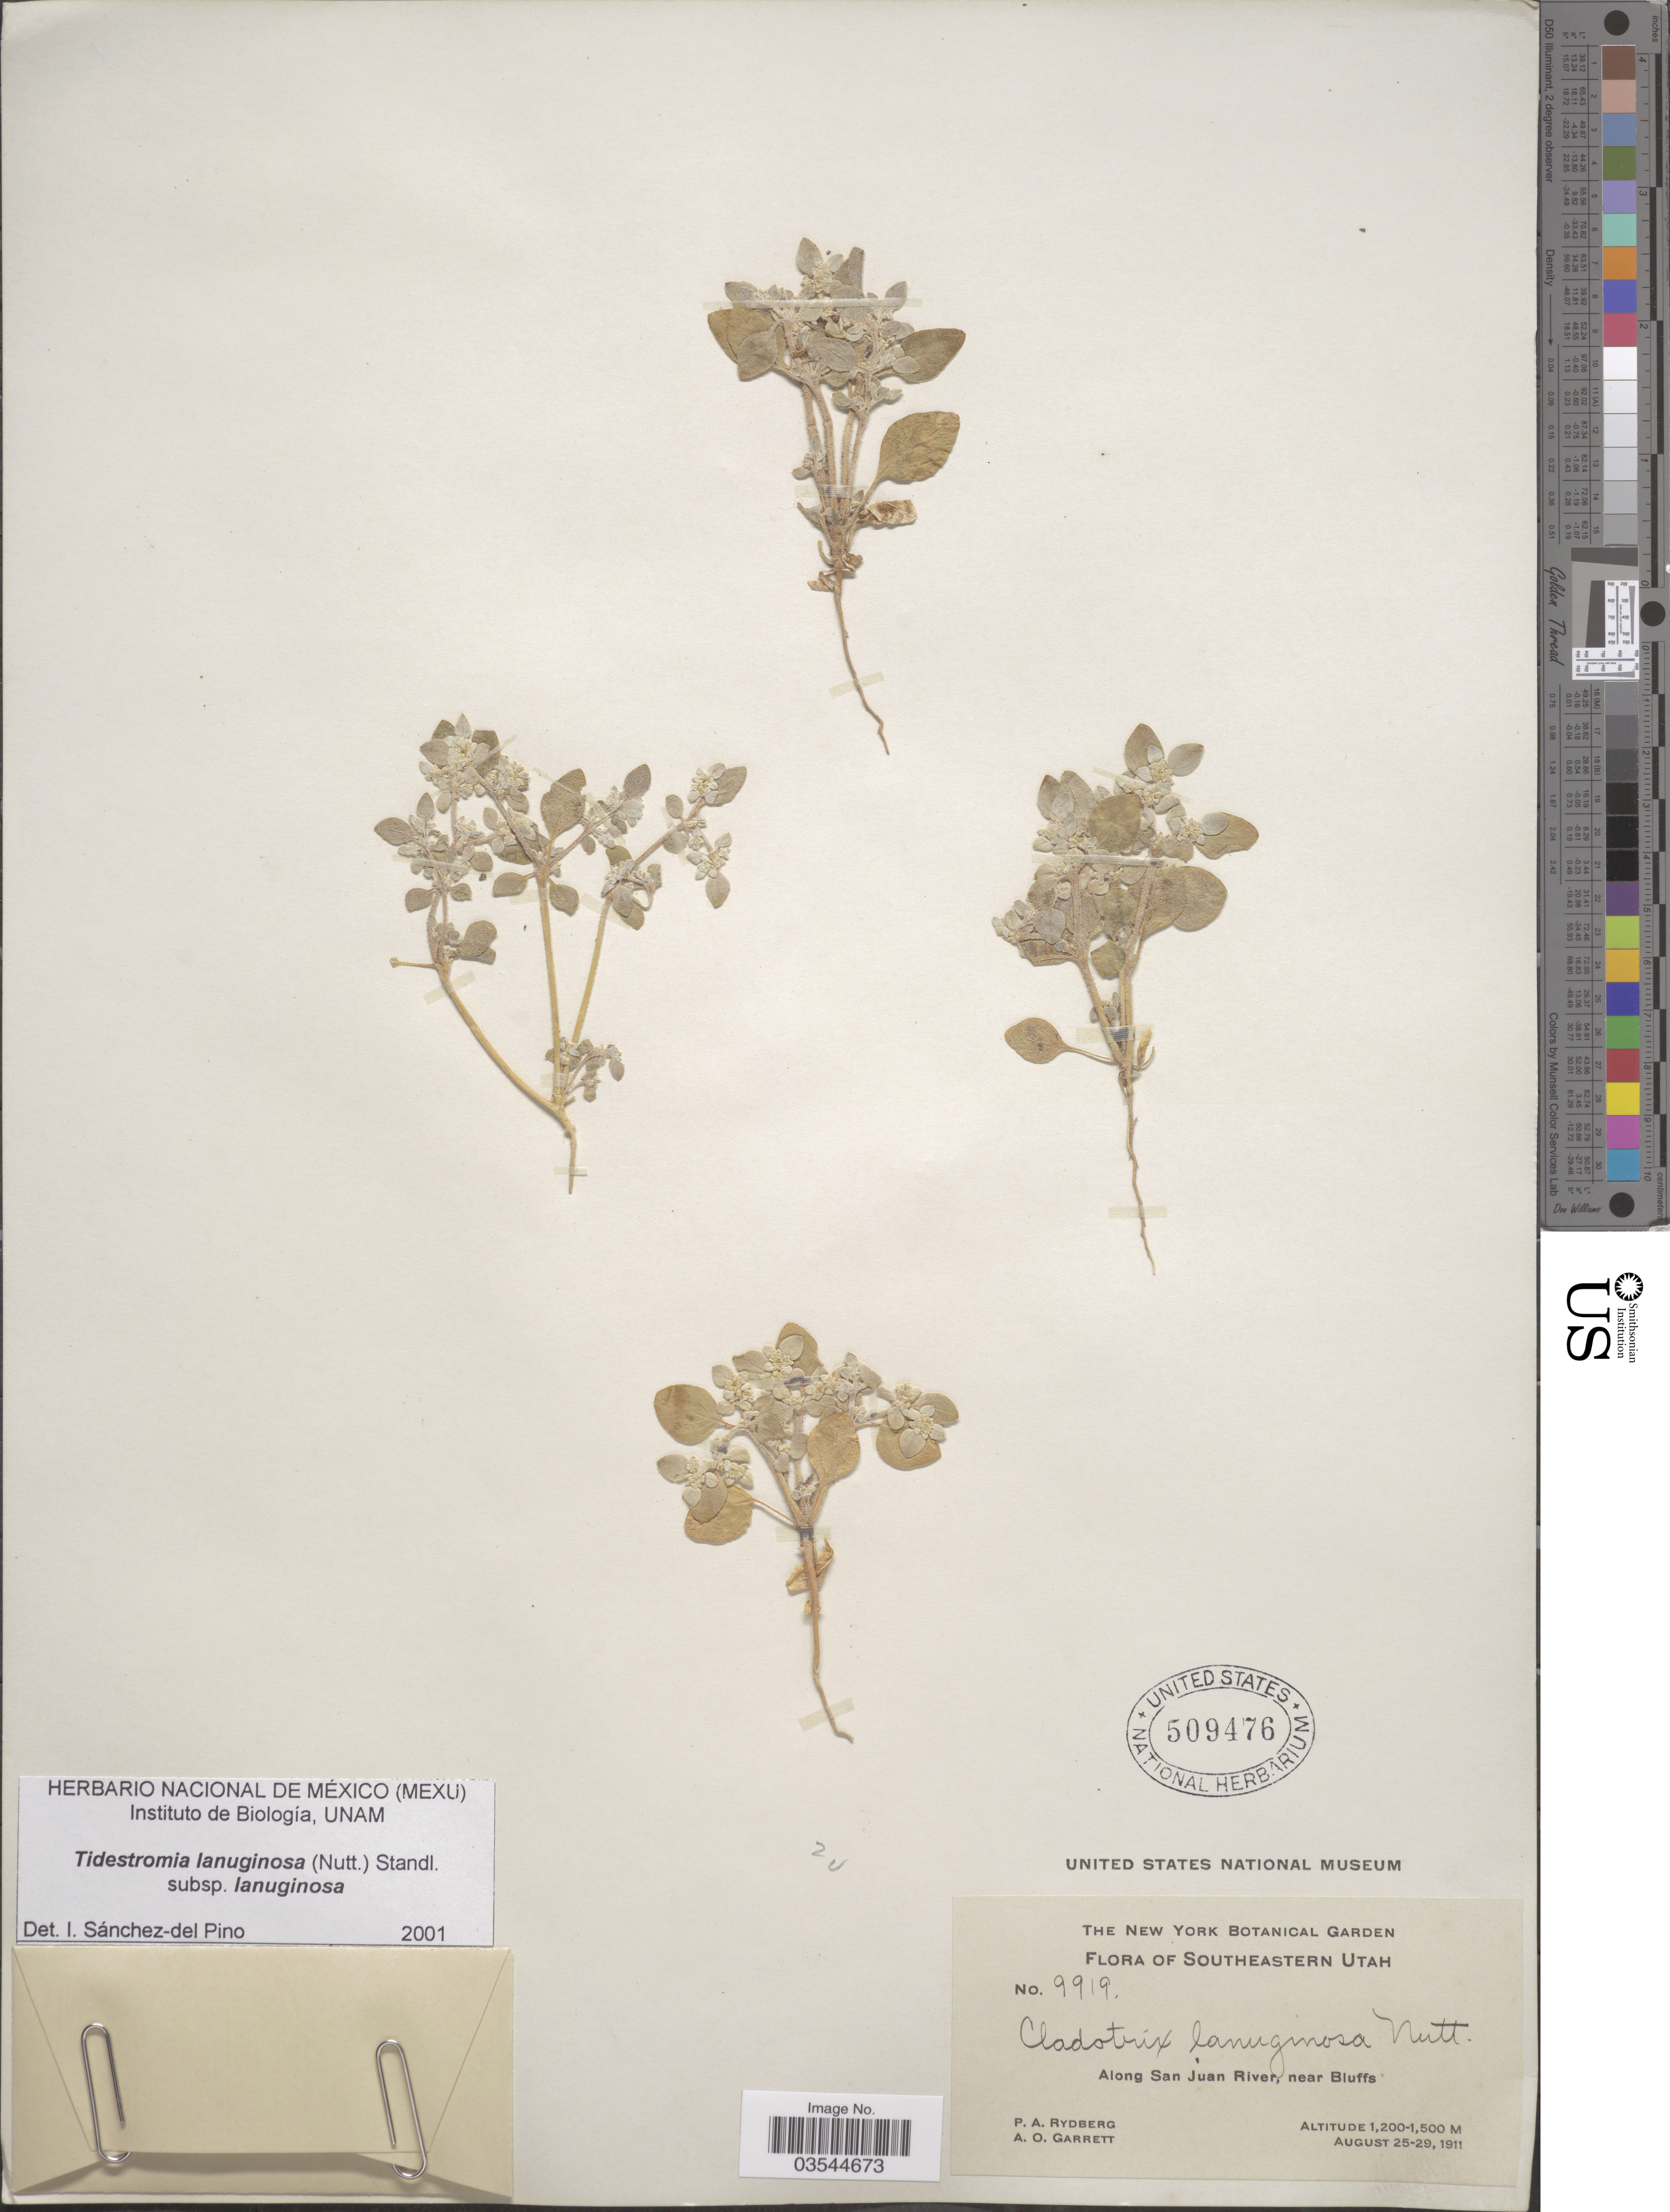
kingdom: Plantae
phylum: Tracheophyta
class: Magnoliopsida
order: Caryophyllales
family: Amaranthaceae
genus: Tidestromia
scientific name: Tidestromia lanuginosa subsp. lanuginosa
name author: (Nutt.) Standl.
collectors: P. A. Rydberg & A. O. Garrett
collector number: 9919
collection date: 1911-08-25/1911-08-29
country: United States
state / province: Utah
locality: Southeastern Utah. Along San Juan River, near Bluffs.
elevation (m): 1200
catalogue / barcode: US 509476